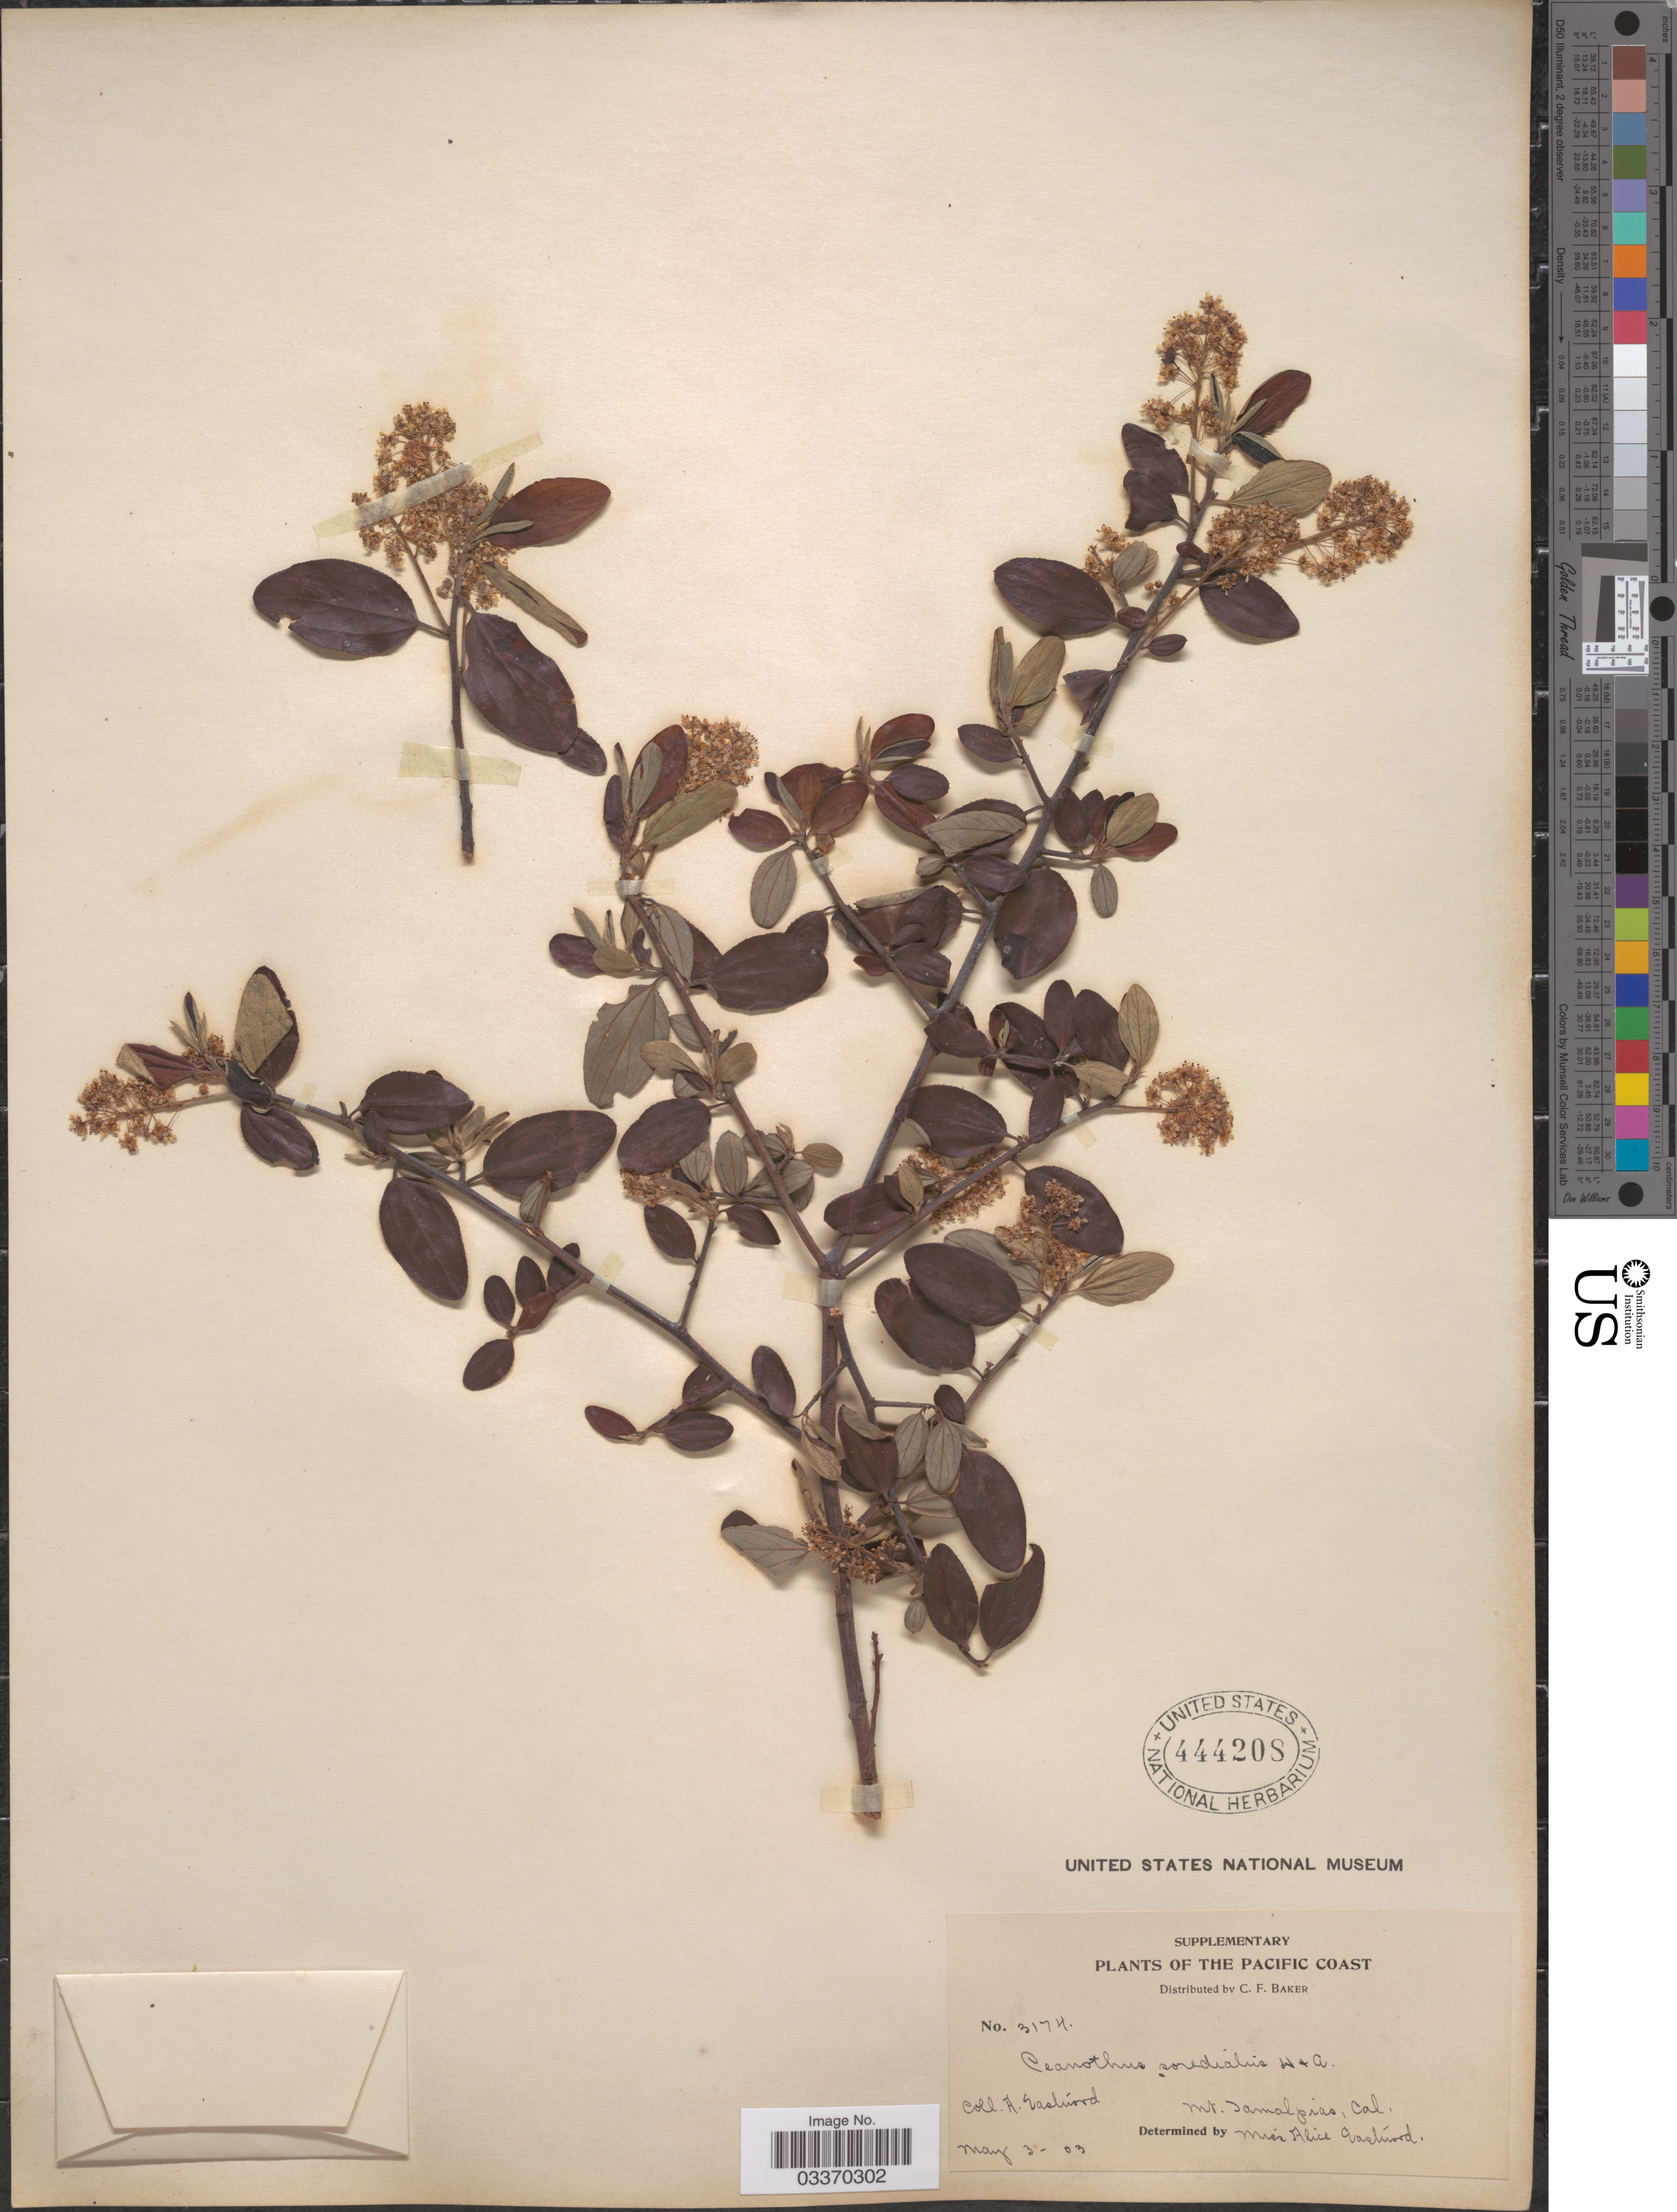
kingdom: Plantae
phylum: Tracheophyta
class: Magnoliopsida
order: Rosales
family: Rhamnaceae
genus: Ceanothus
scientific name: Ceanothus sorediatus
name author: Hook. & Arn.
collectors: A. Eastwood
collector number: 3174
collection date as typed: Transcribed d/m/y: 3/5/3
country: United States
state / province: California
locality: The Pacific Coast, Mt. Tamalpias.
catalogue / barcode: US 444208